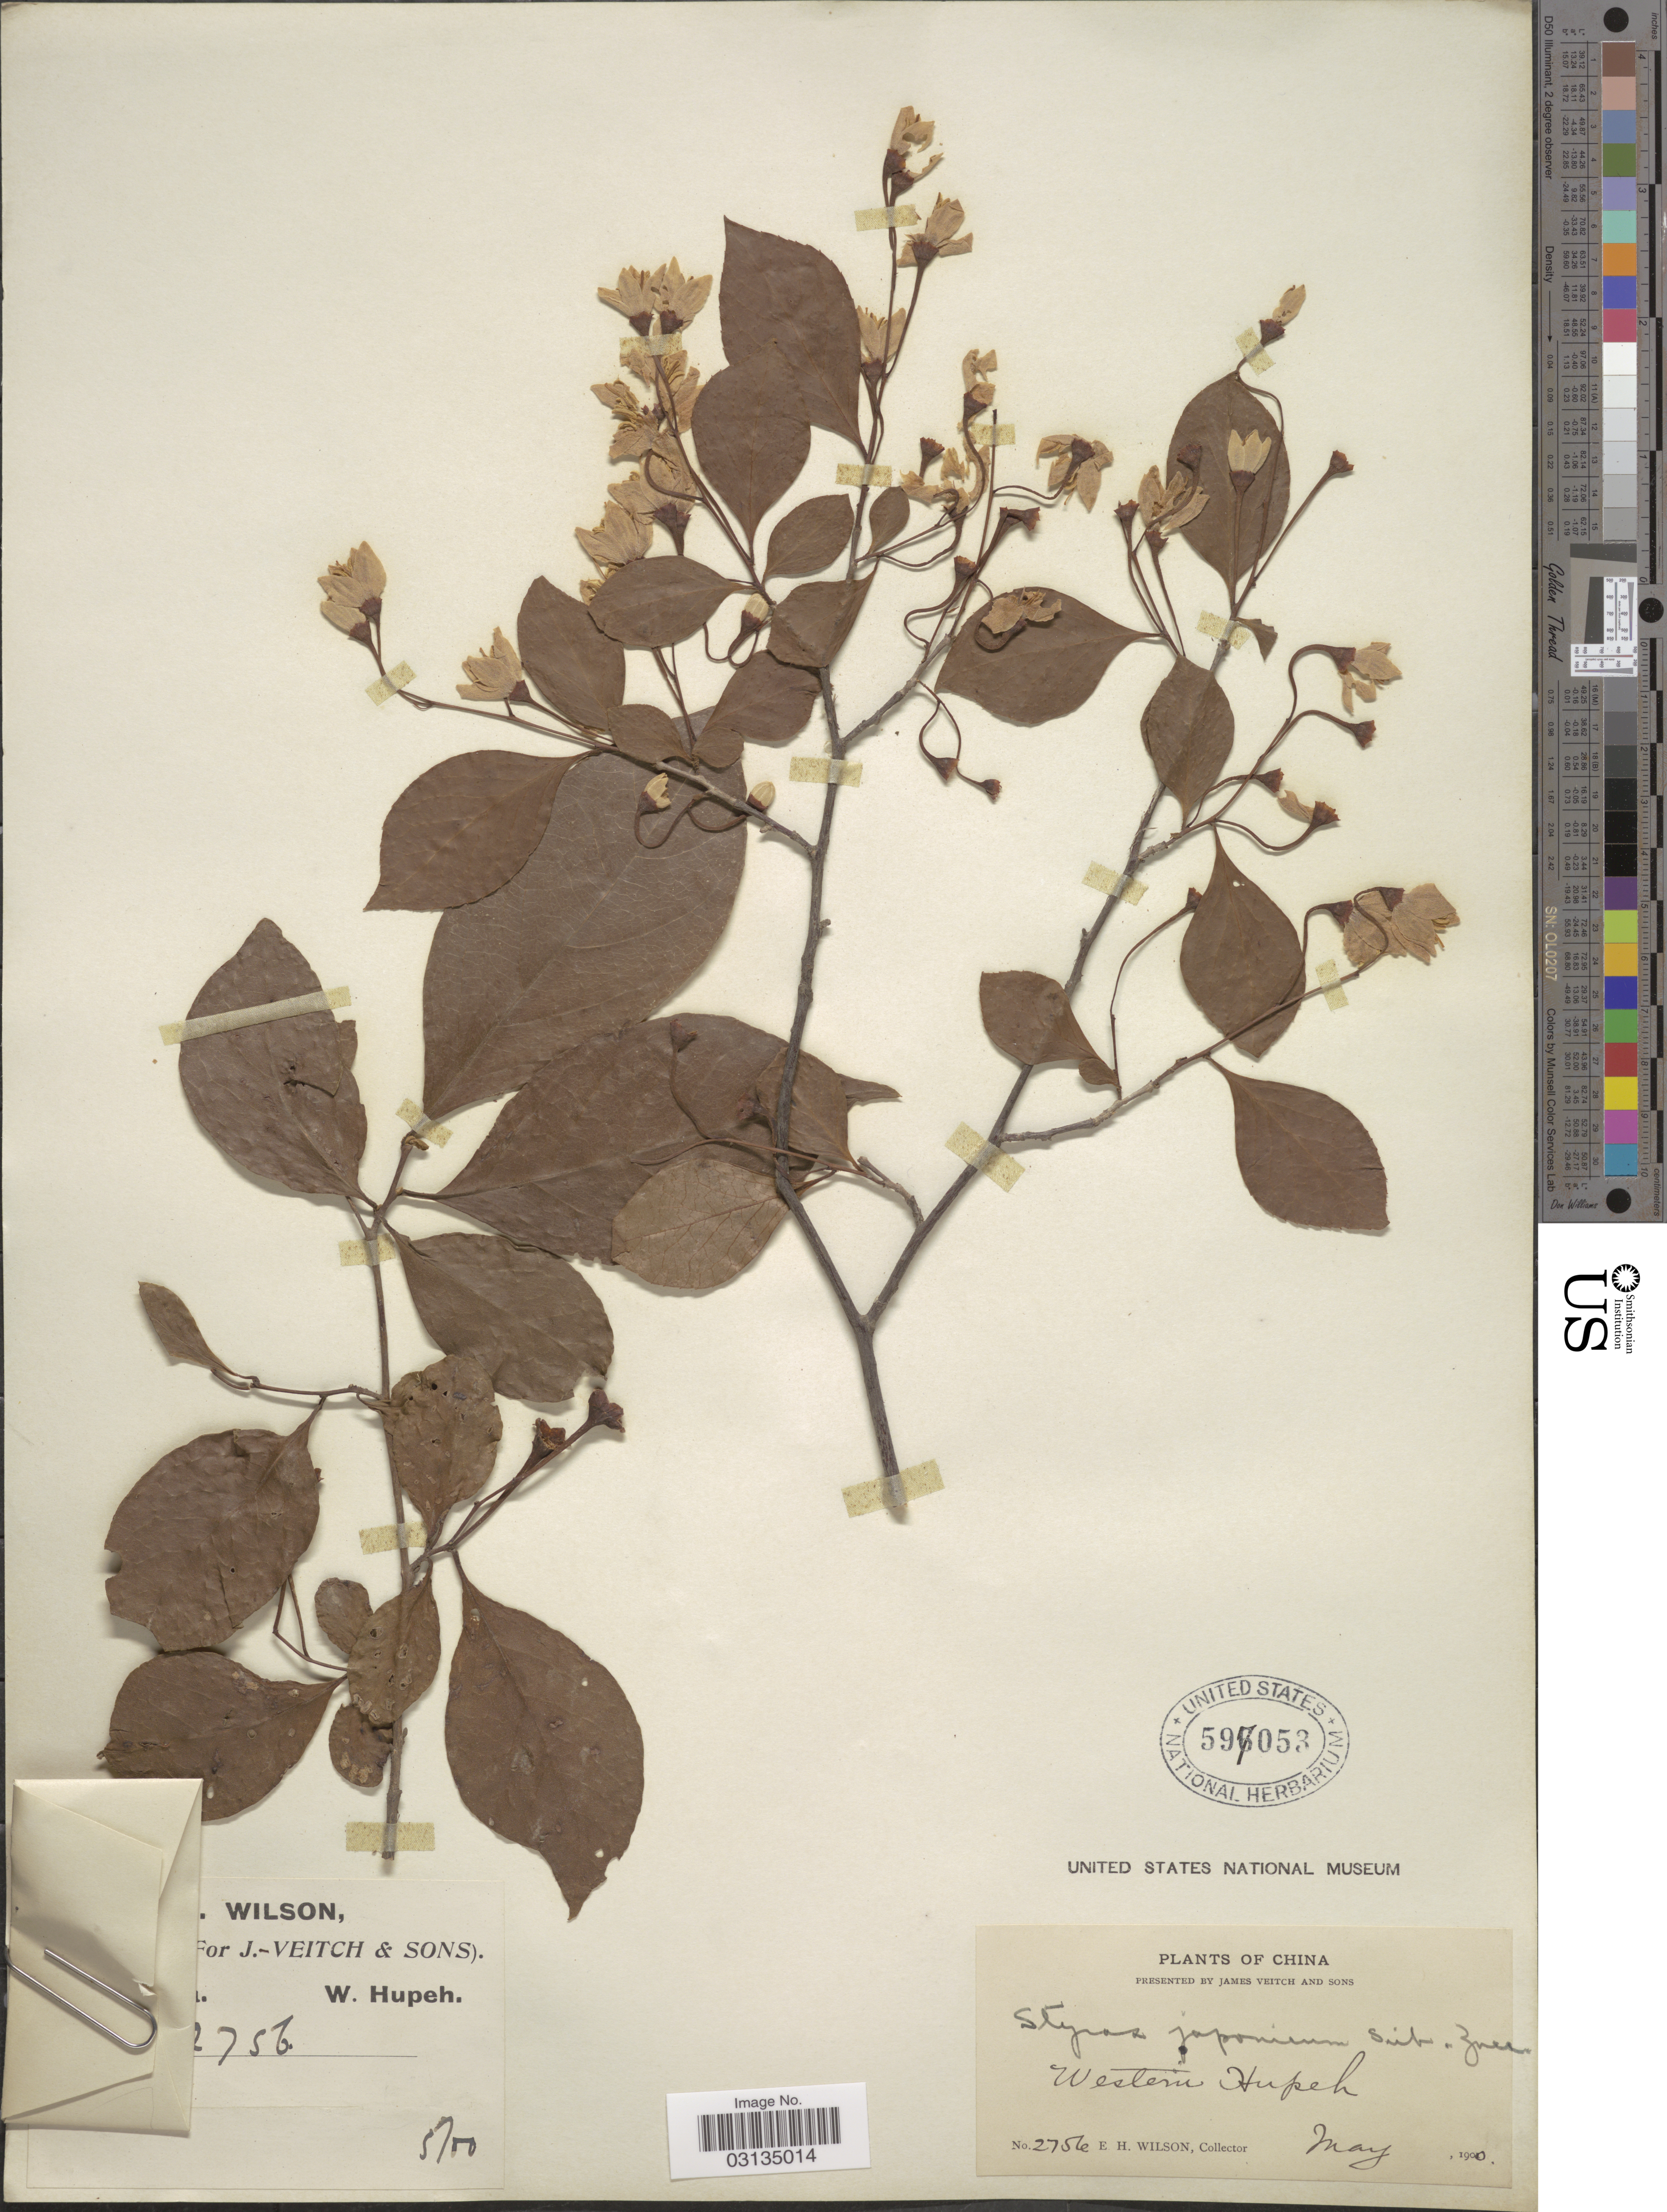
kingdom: Plantae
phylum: Tracheophyta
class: Magnoliopsida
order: Ericales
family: Styracaceae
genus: Styrax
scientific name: Styrax japonicus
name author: Siebold & Zucc.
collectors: E. Wilson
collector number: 2756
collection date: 1900-05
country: China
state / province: Hubei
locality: Western Hupeh.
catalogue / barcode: US 597053